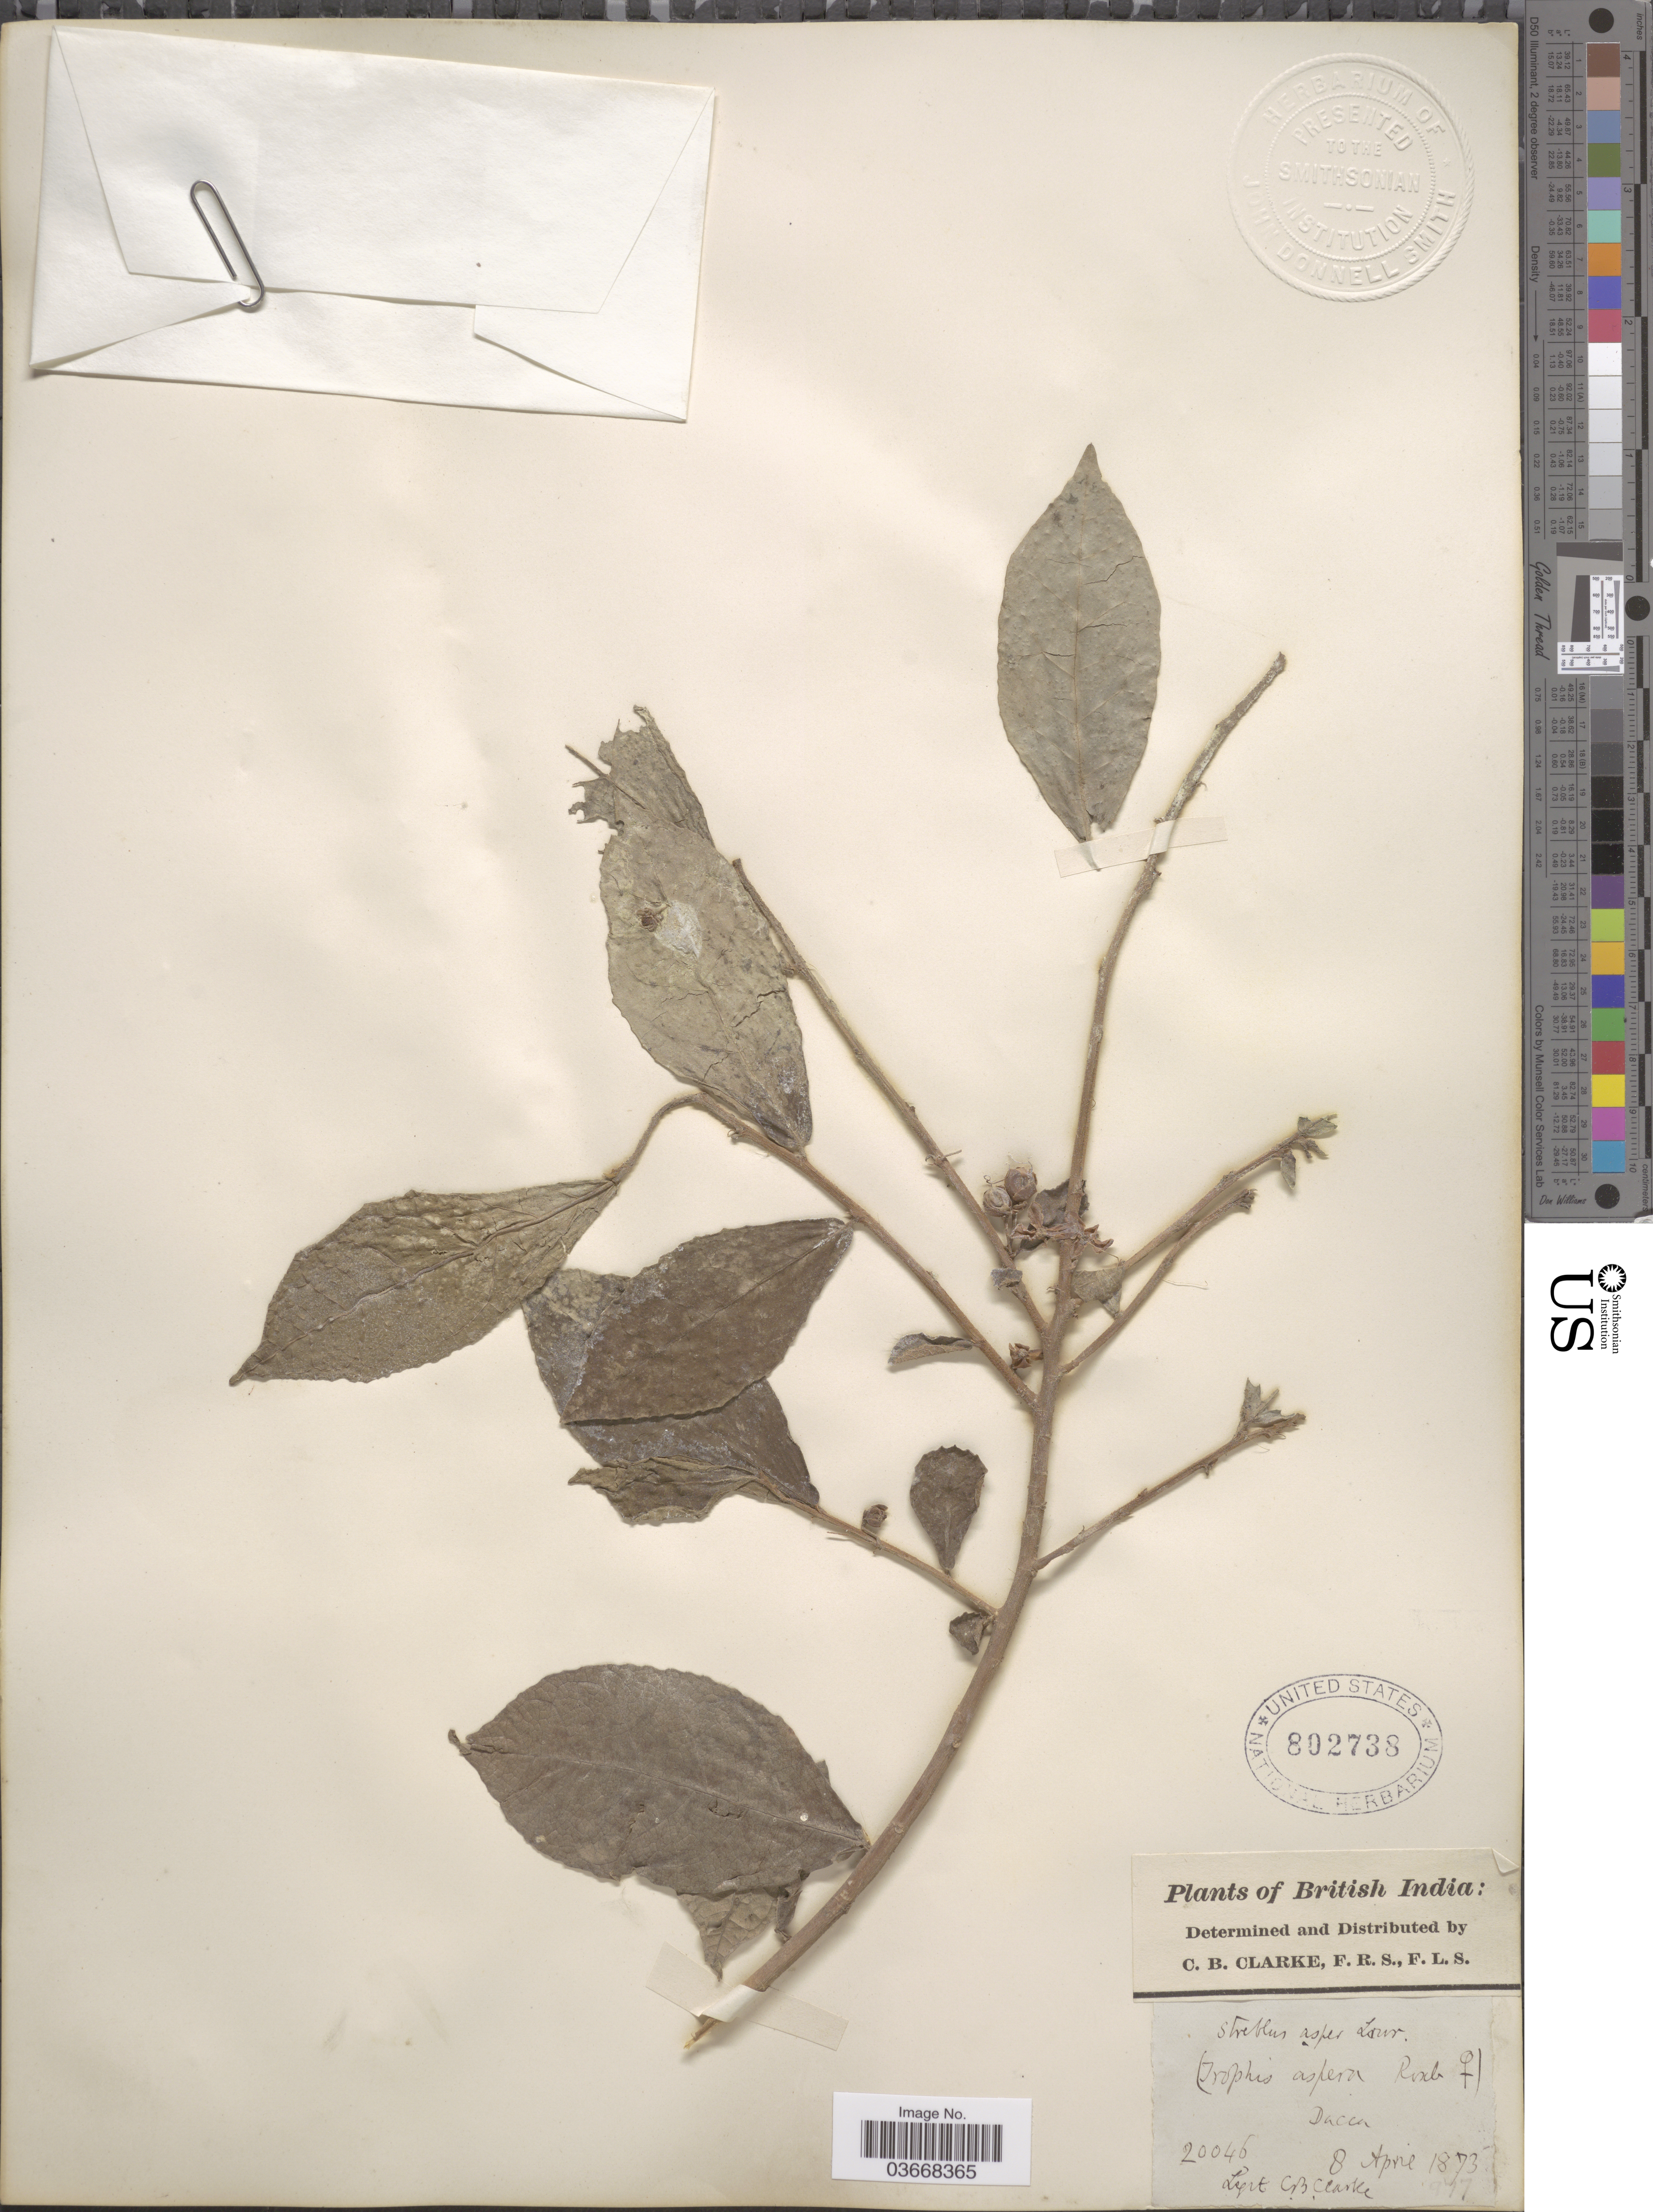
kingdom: Plantae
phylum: Tracheophyta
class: Magnoliopsida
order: Rosales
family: Moraceae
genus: Streblus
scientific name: Streblus asper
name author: Lour.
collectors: C. B. Clarke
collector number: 20046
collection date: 1873-04-08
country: Bangladesh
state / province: Dhaka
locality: British India. Dacca.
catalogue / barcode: US 802738